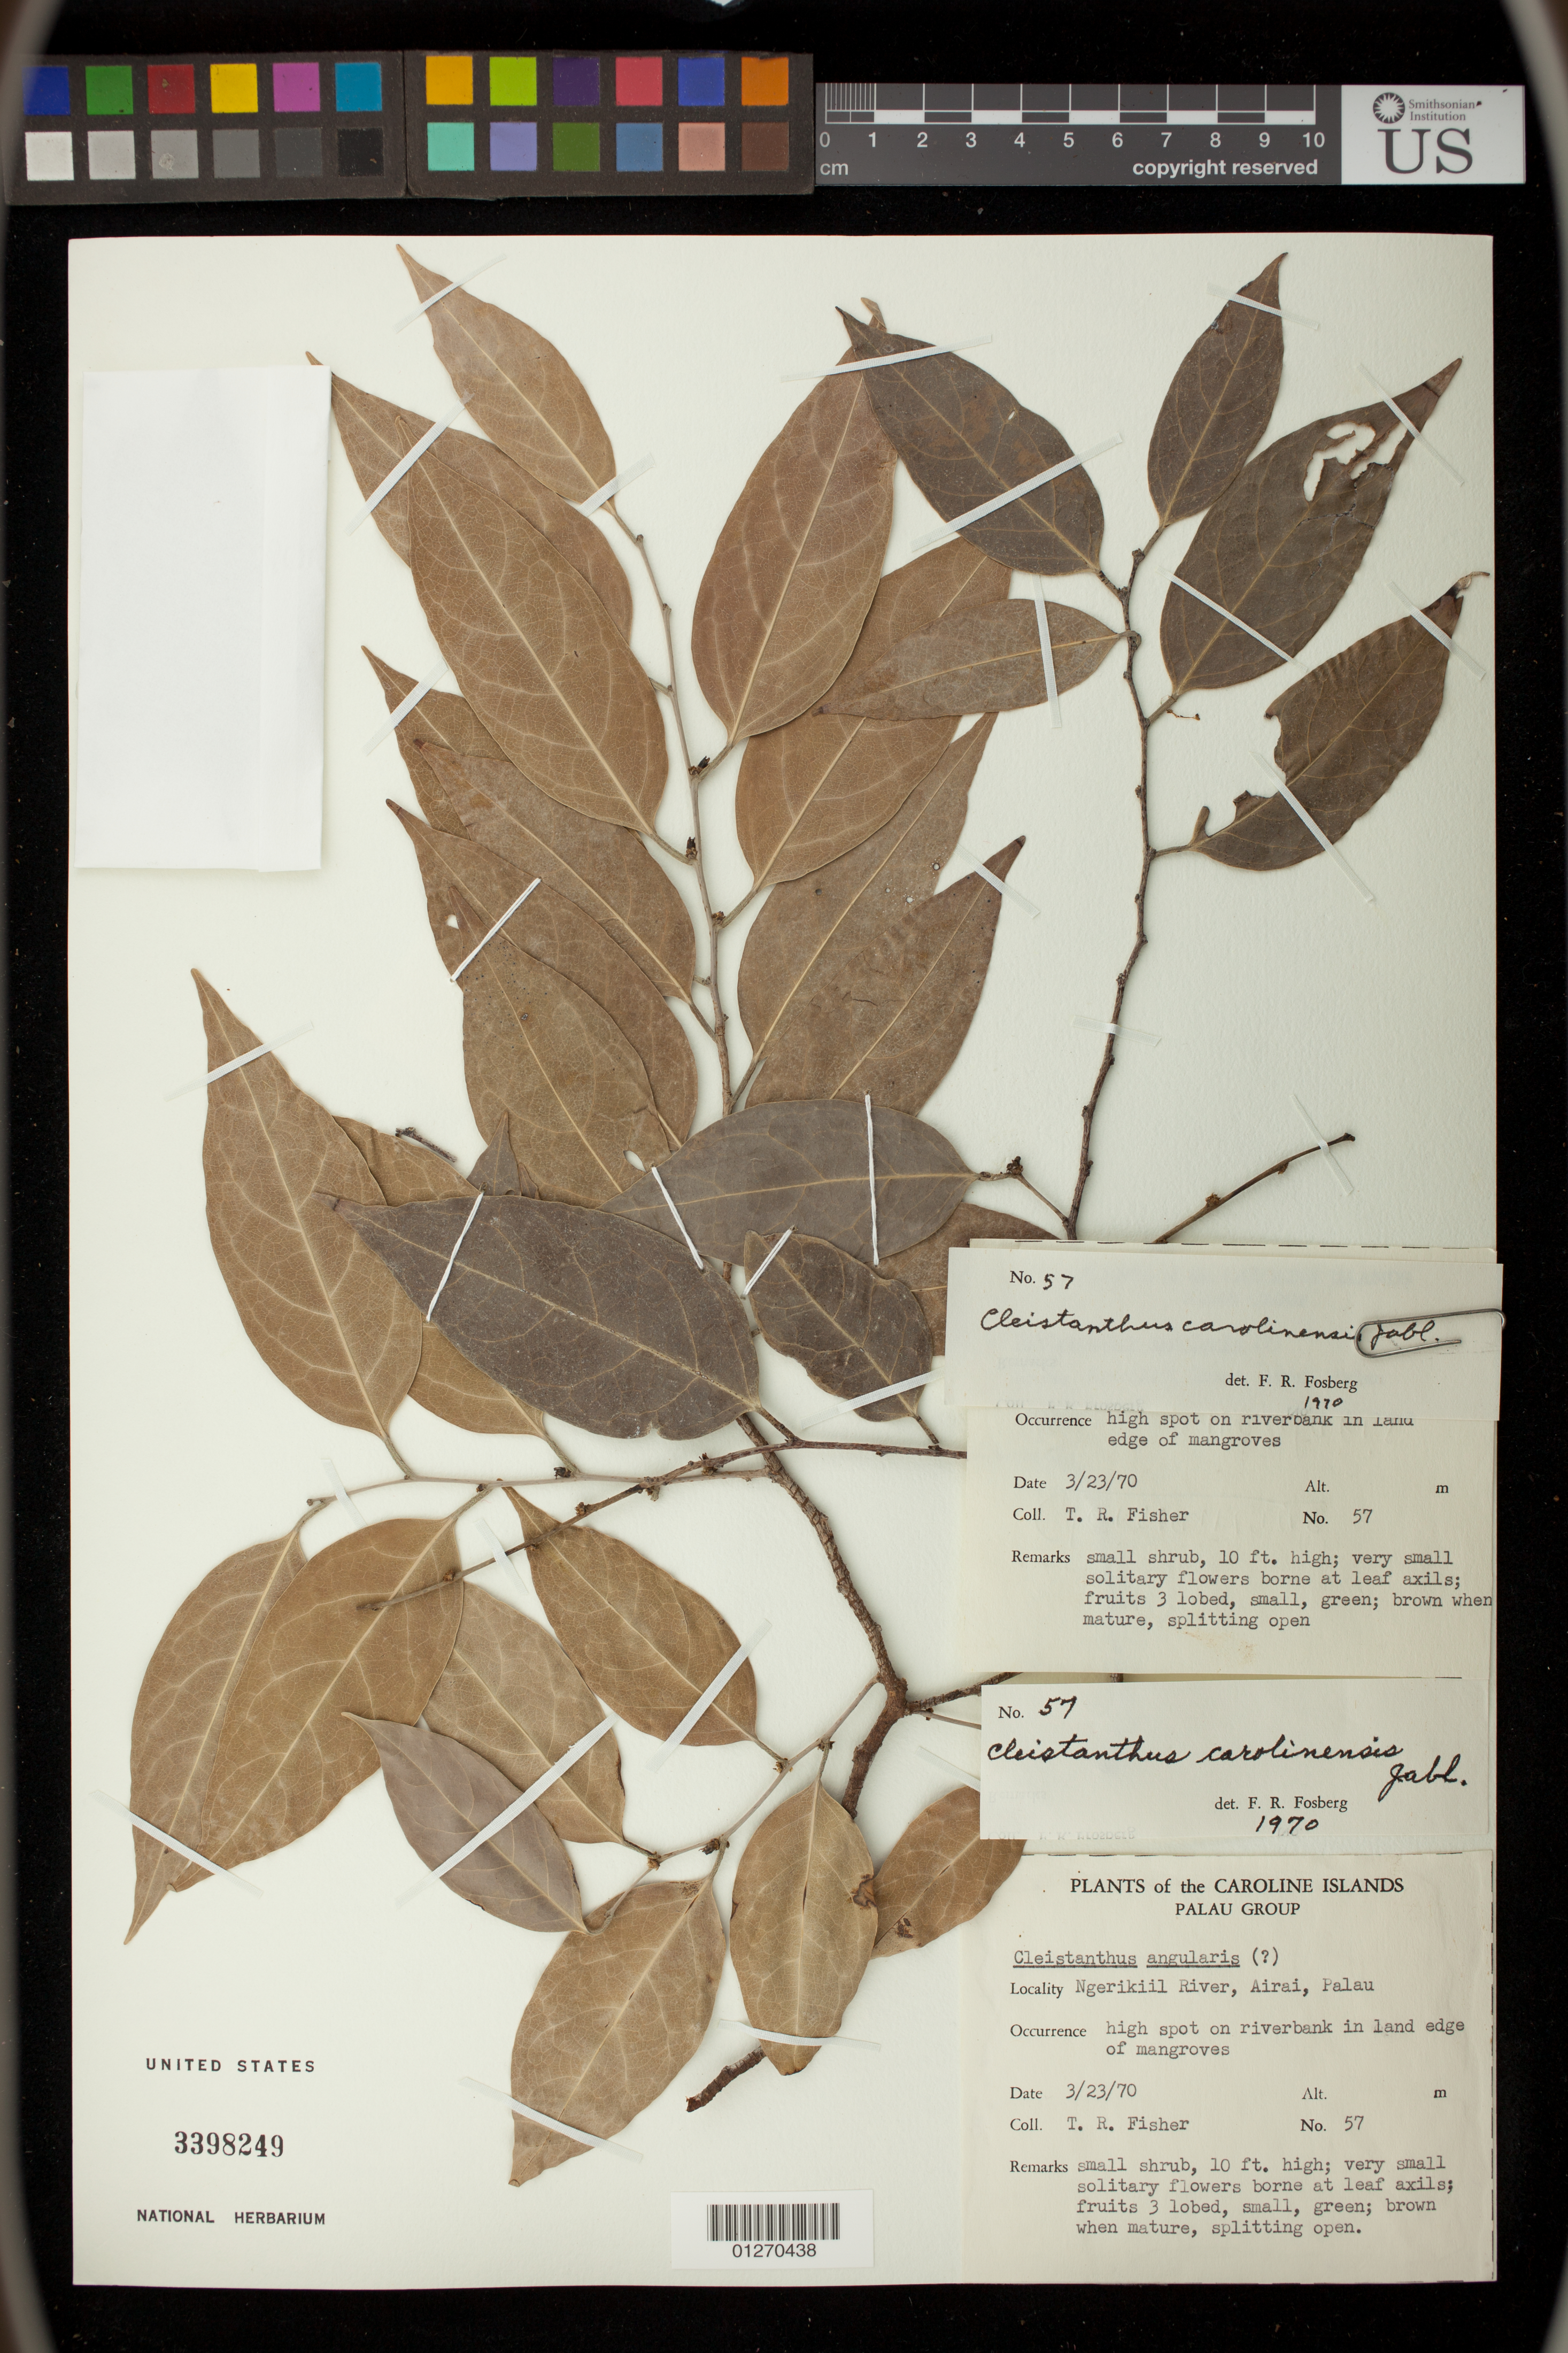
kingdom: Plantae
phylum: Tracheophyta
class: Magnoliopsida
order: Malpighiales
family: Phyllanthaceae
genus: Cleistanthus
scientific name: Cleistanthus carolinianus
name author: Jabl.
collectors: T. R. Fisher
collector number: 57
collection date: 1970-03-23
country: Palau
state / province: Caroline Islands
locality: Ngerikiil River, Airai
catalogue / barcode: US 3398249